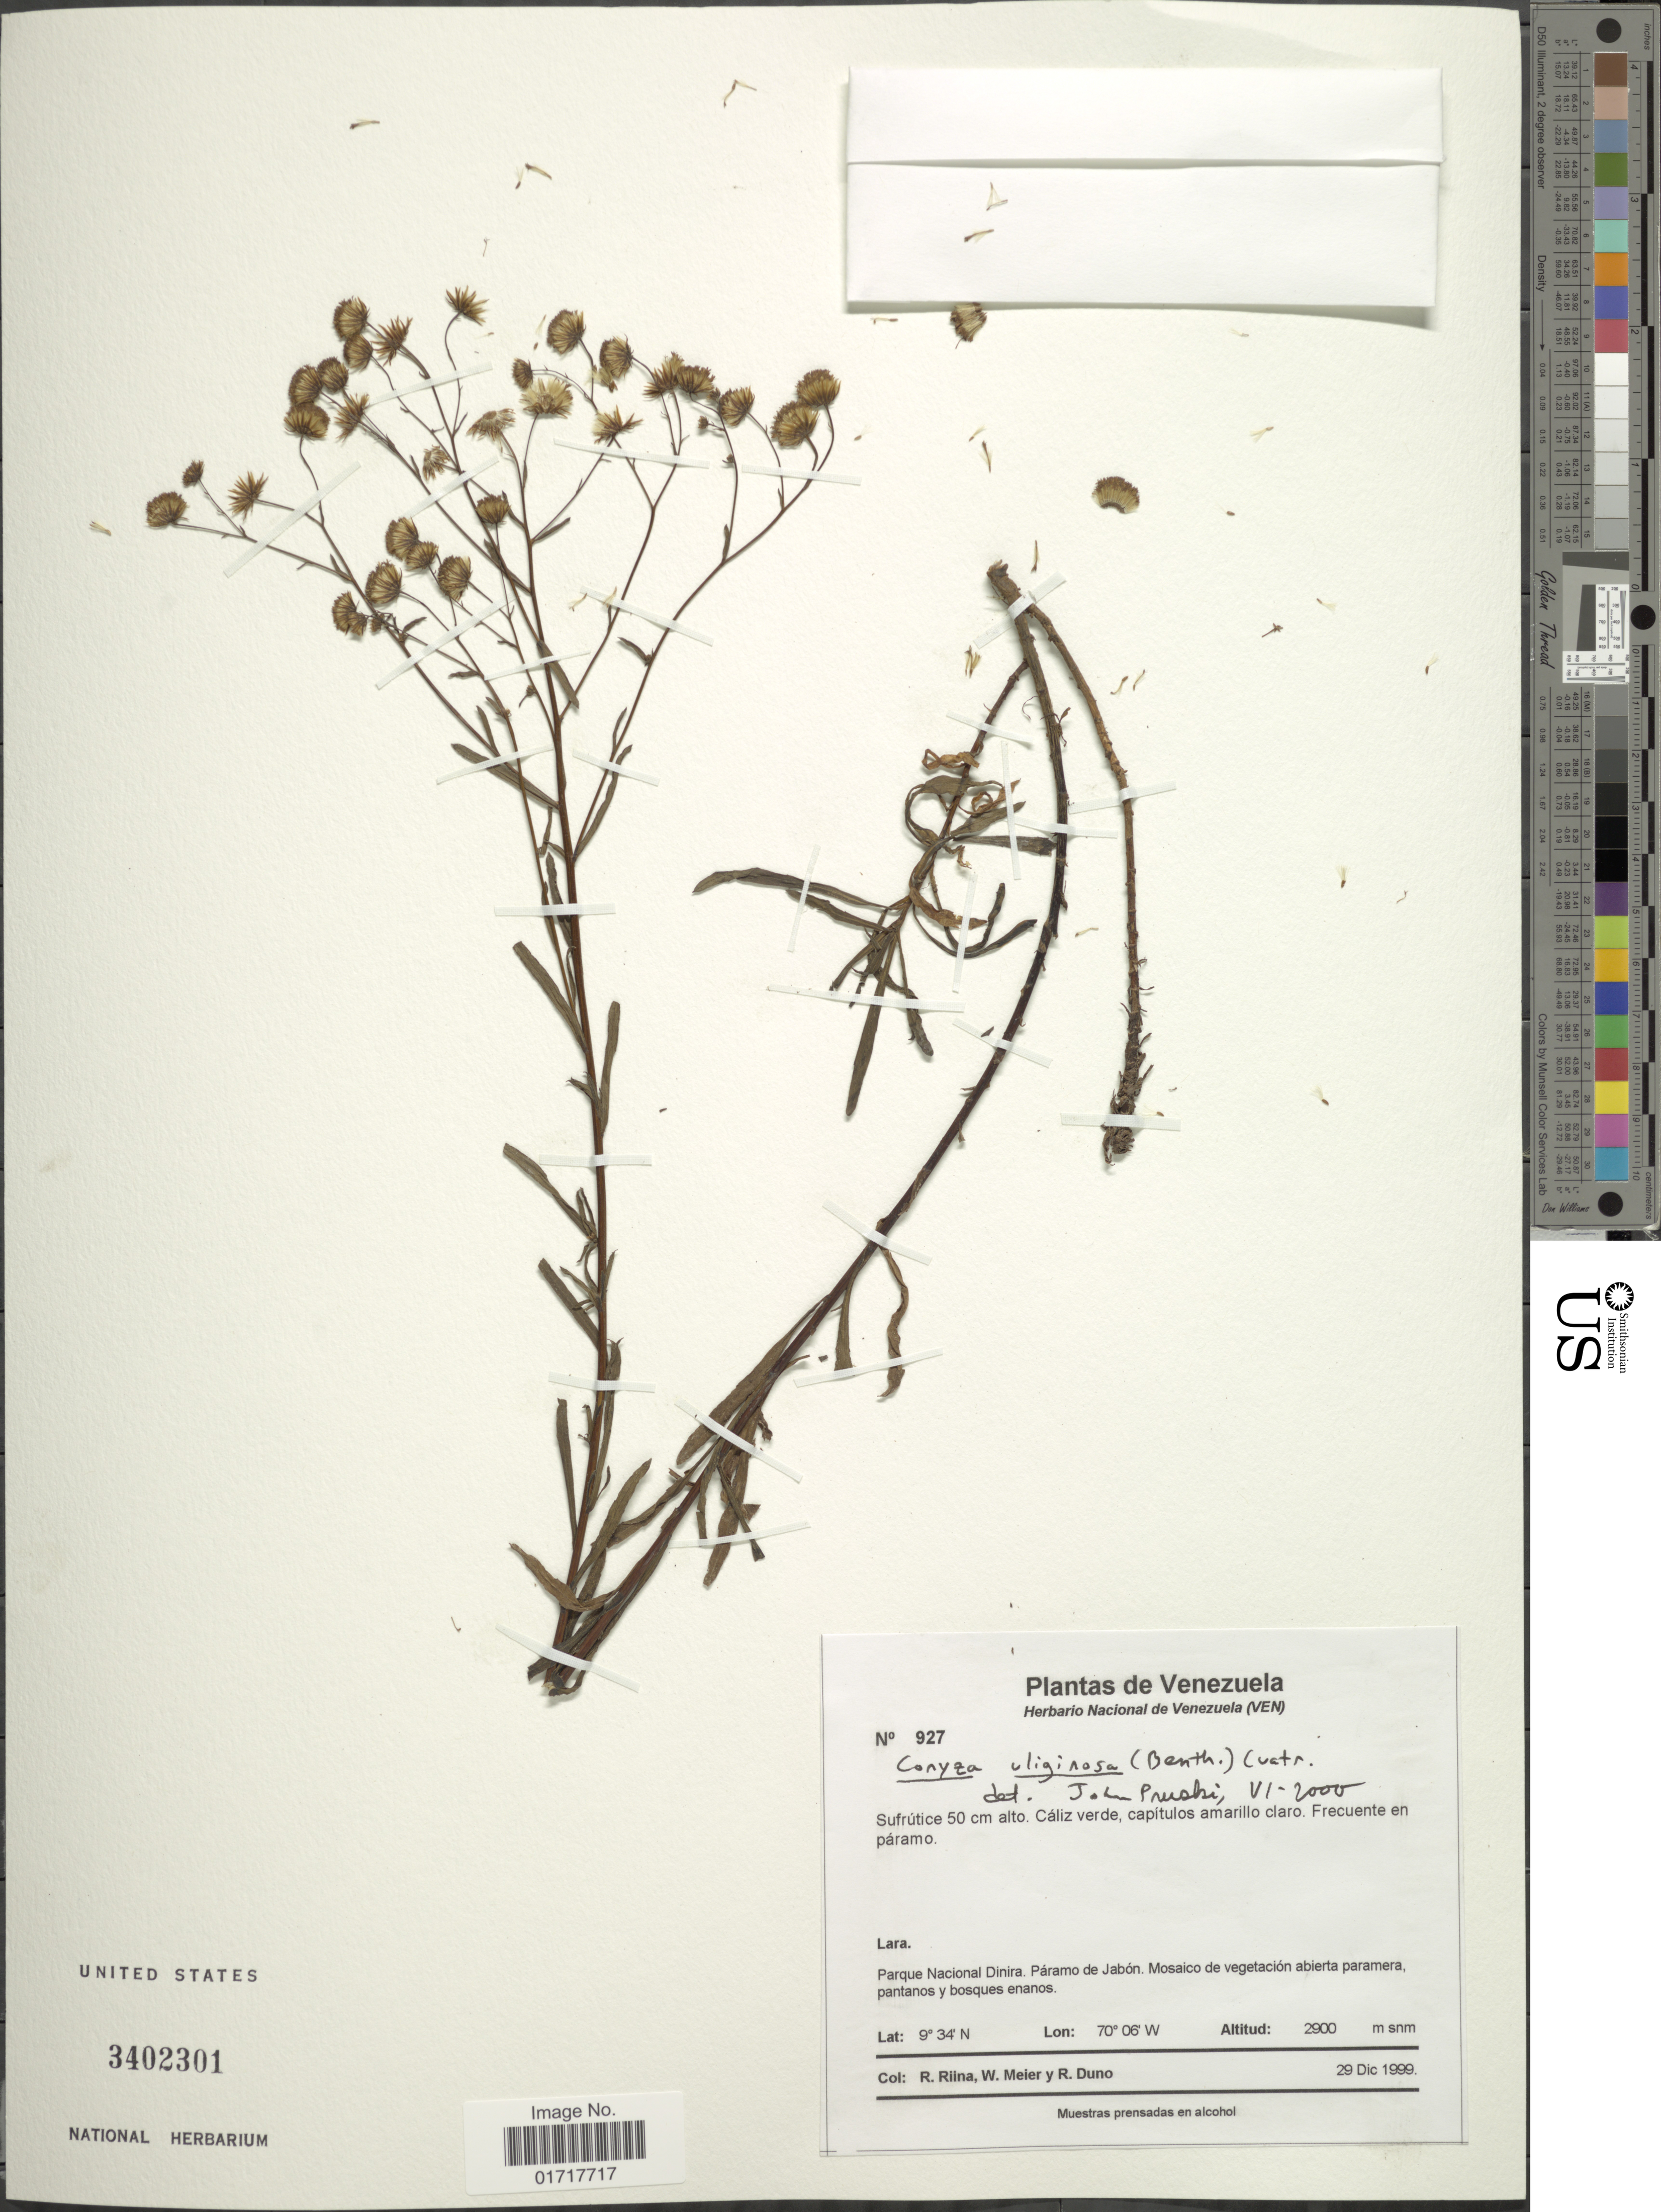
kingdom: Plantae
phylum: Tracheophyta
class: Magnoliopsida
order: Asterales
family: Asteraceae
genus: Conyza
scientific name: Conyza uliginosa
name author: (Benth.) Cuatrec.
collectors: R. Riina, W. Meier & R. Duno de Stefano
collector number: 927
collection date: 1999-12-29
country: Venezuela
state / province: Lara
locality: Lara. Parque Nacional Dinira. Paramo de Jabon.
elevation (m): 2900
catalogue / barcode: US 3402301